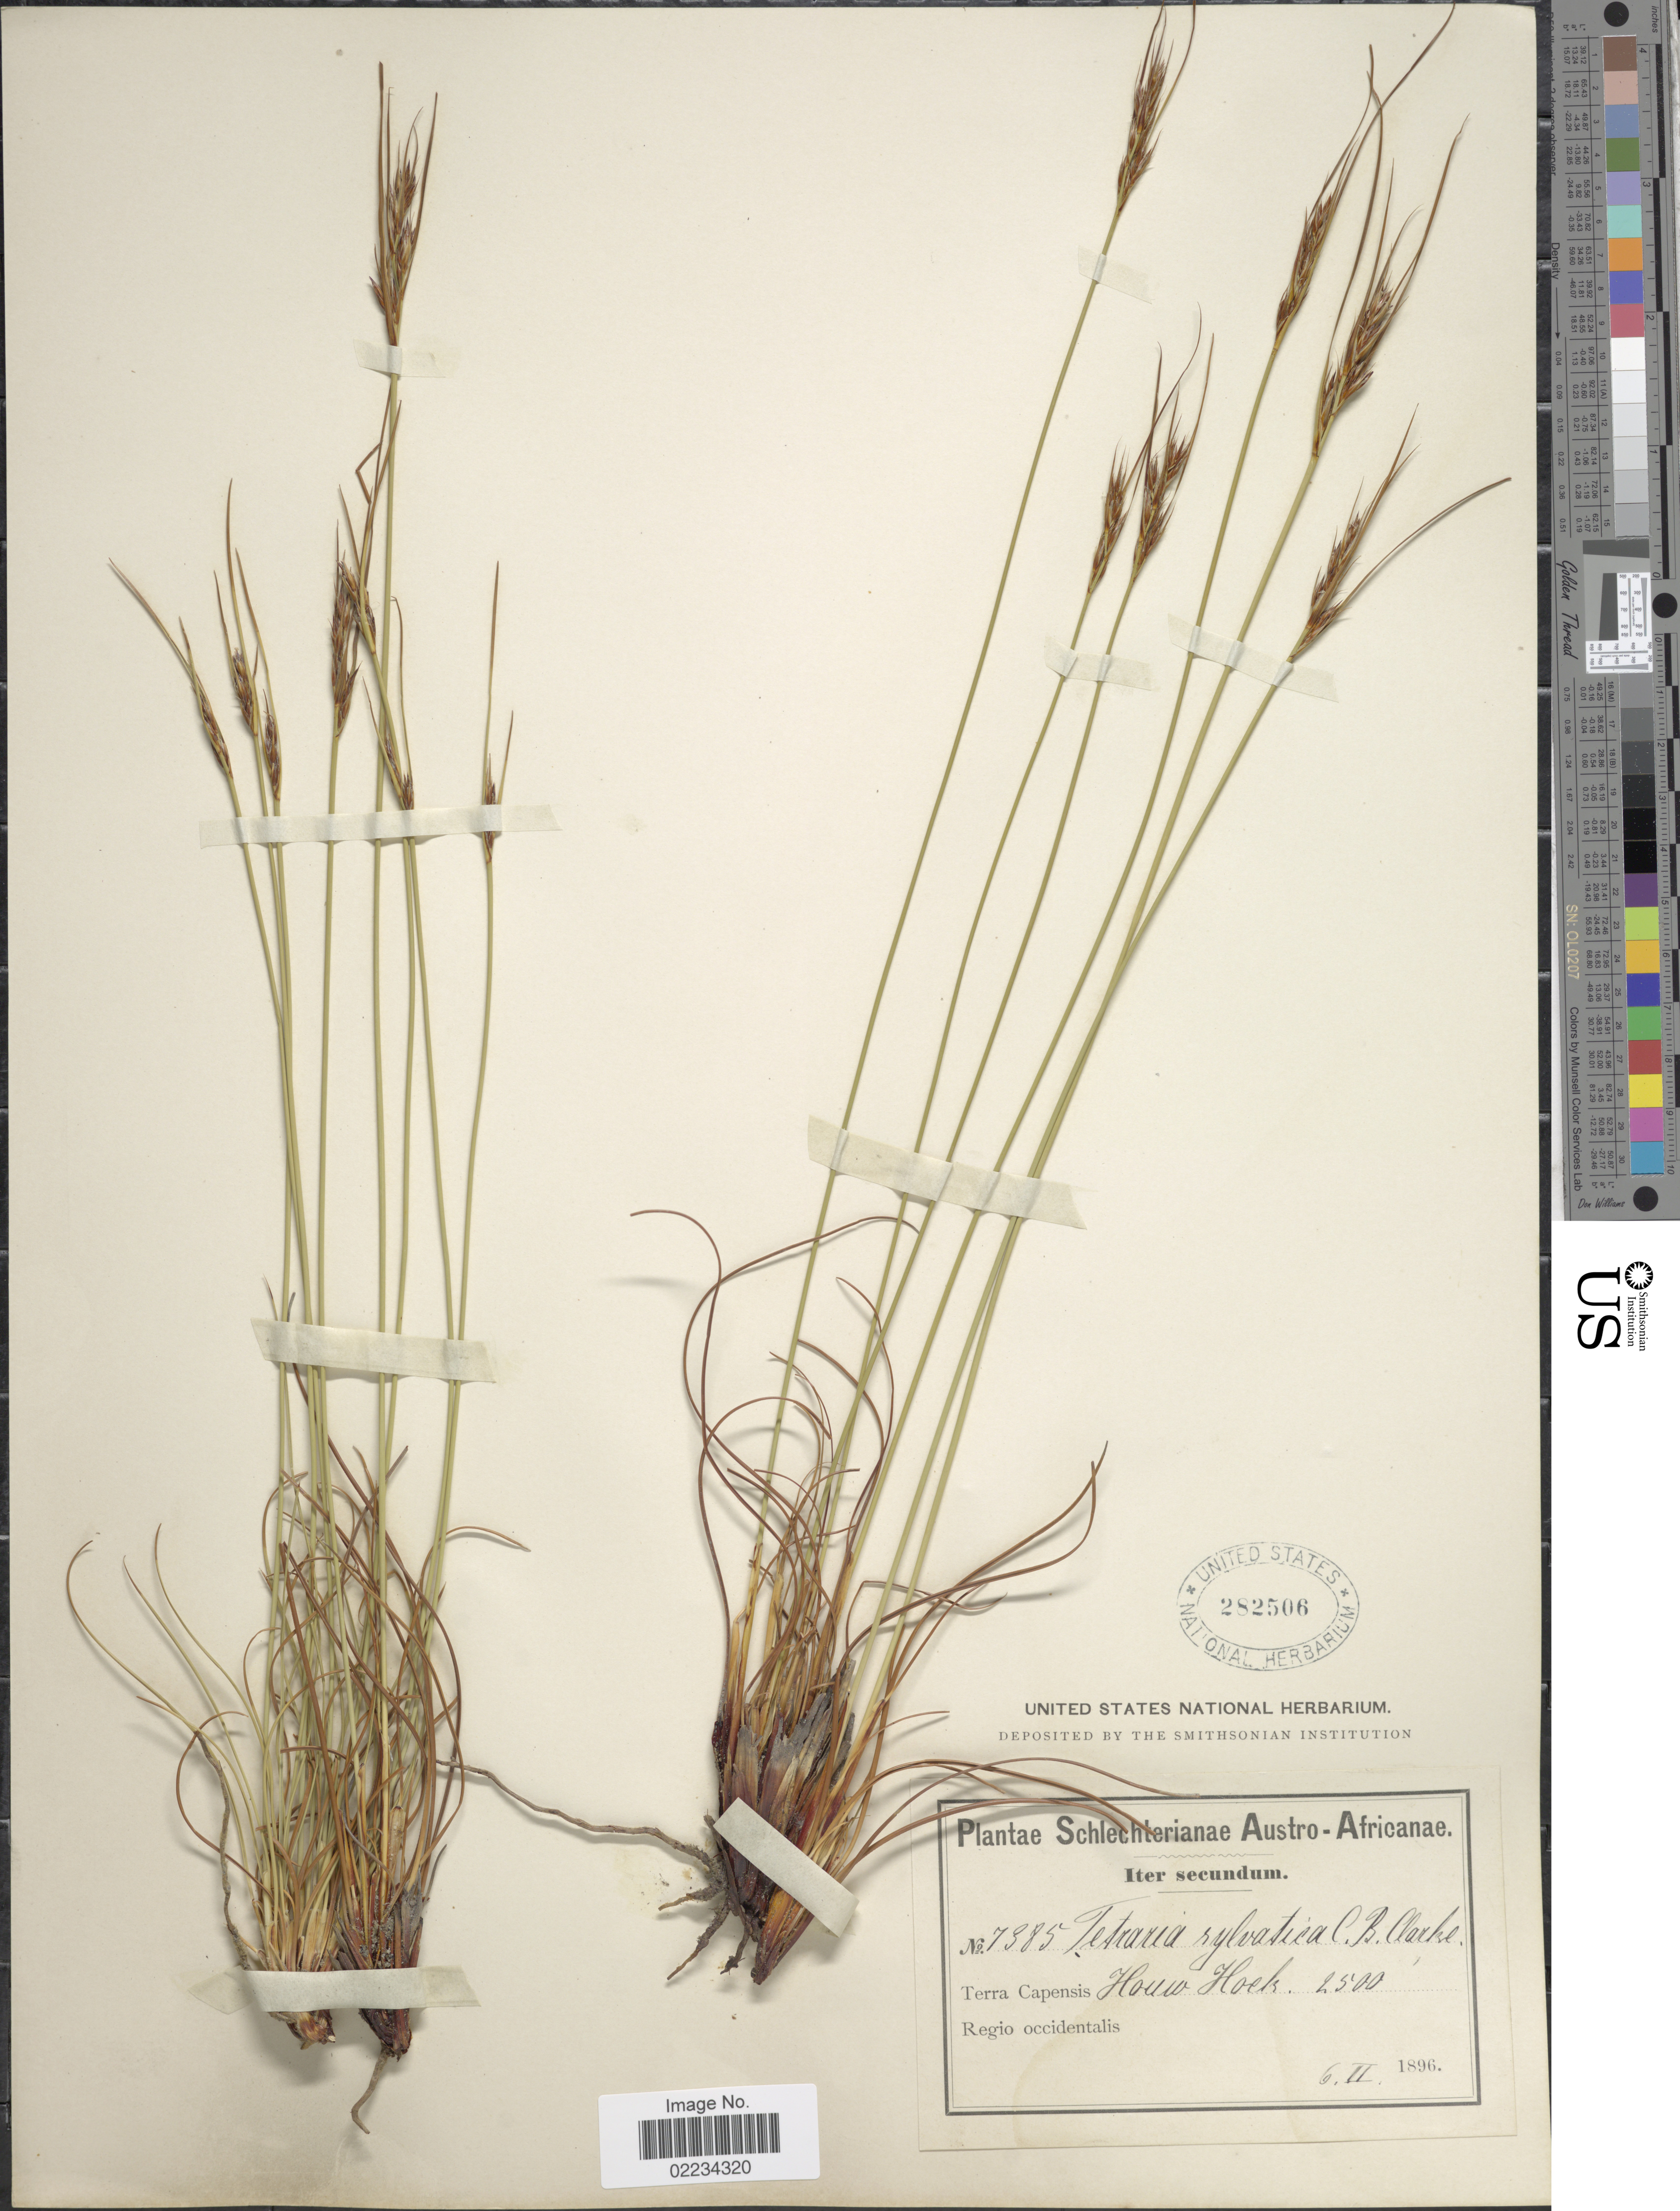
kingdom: Plantae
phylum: Tracheophyta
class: Liliopsida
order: Poales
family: Cyperaceae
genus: Schoenus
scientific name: Schoenus pseudoloreus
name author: (Kük.) T.L. Elliott & Muasya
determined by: Strong, Mark T., (BOT), Smithsonian Institution - National Museum of Natural History (UNITED STATES)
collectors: Schlechter, --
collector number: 7385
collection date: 1986-02-06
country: South Africa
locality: Austro-Africanae, Iter secundum, Terra Capensis, How Hoek, Regio occidentalis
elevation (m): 762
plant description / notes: Potential type of Tetraria sylvatica (Nees) C.B.Clarke var. pseudolorea Kük. Specimen retrieved from general collection and stored at Type Register.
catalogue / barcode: US 282506